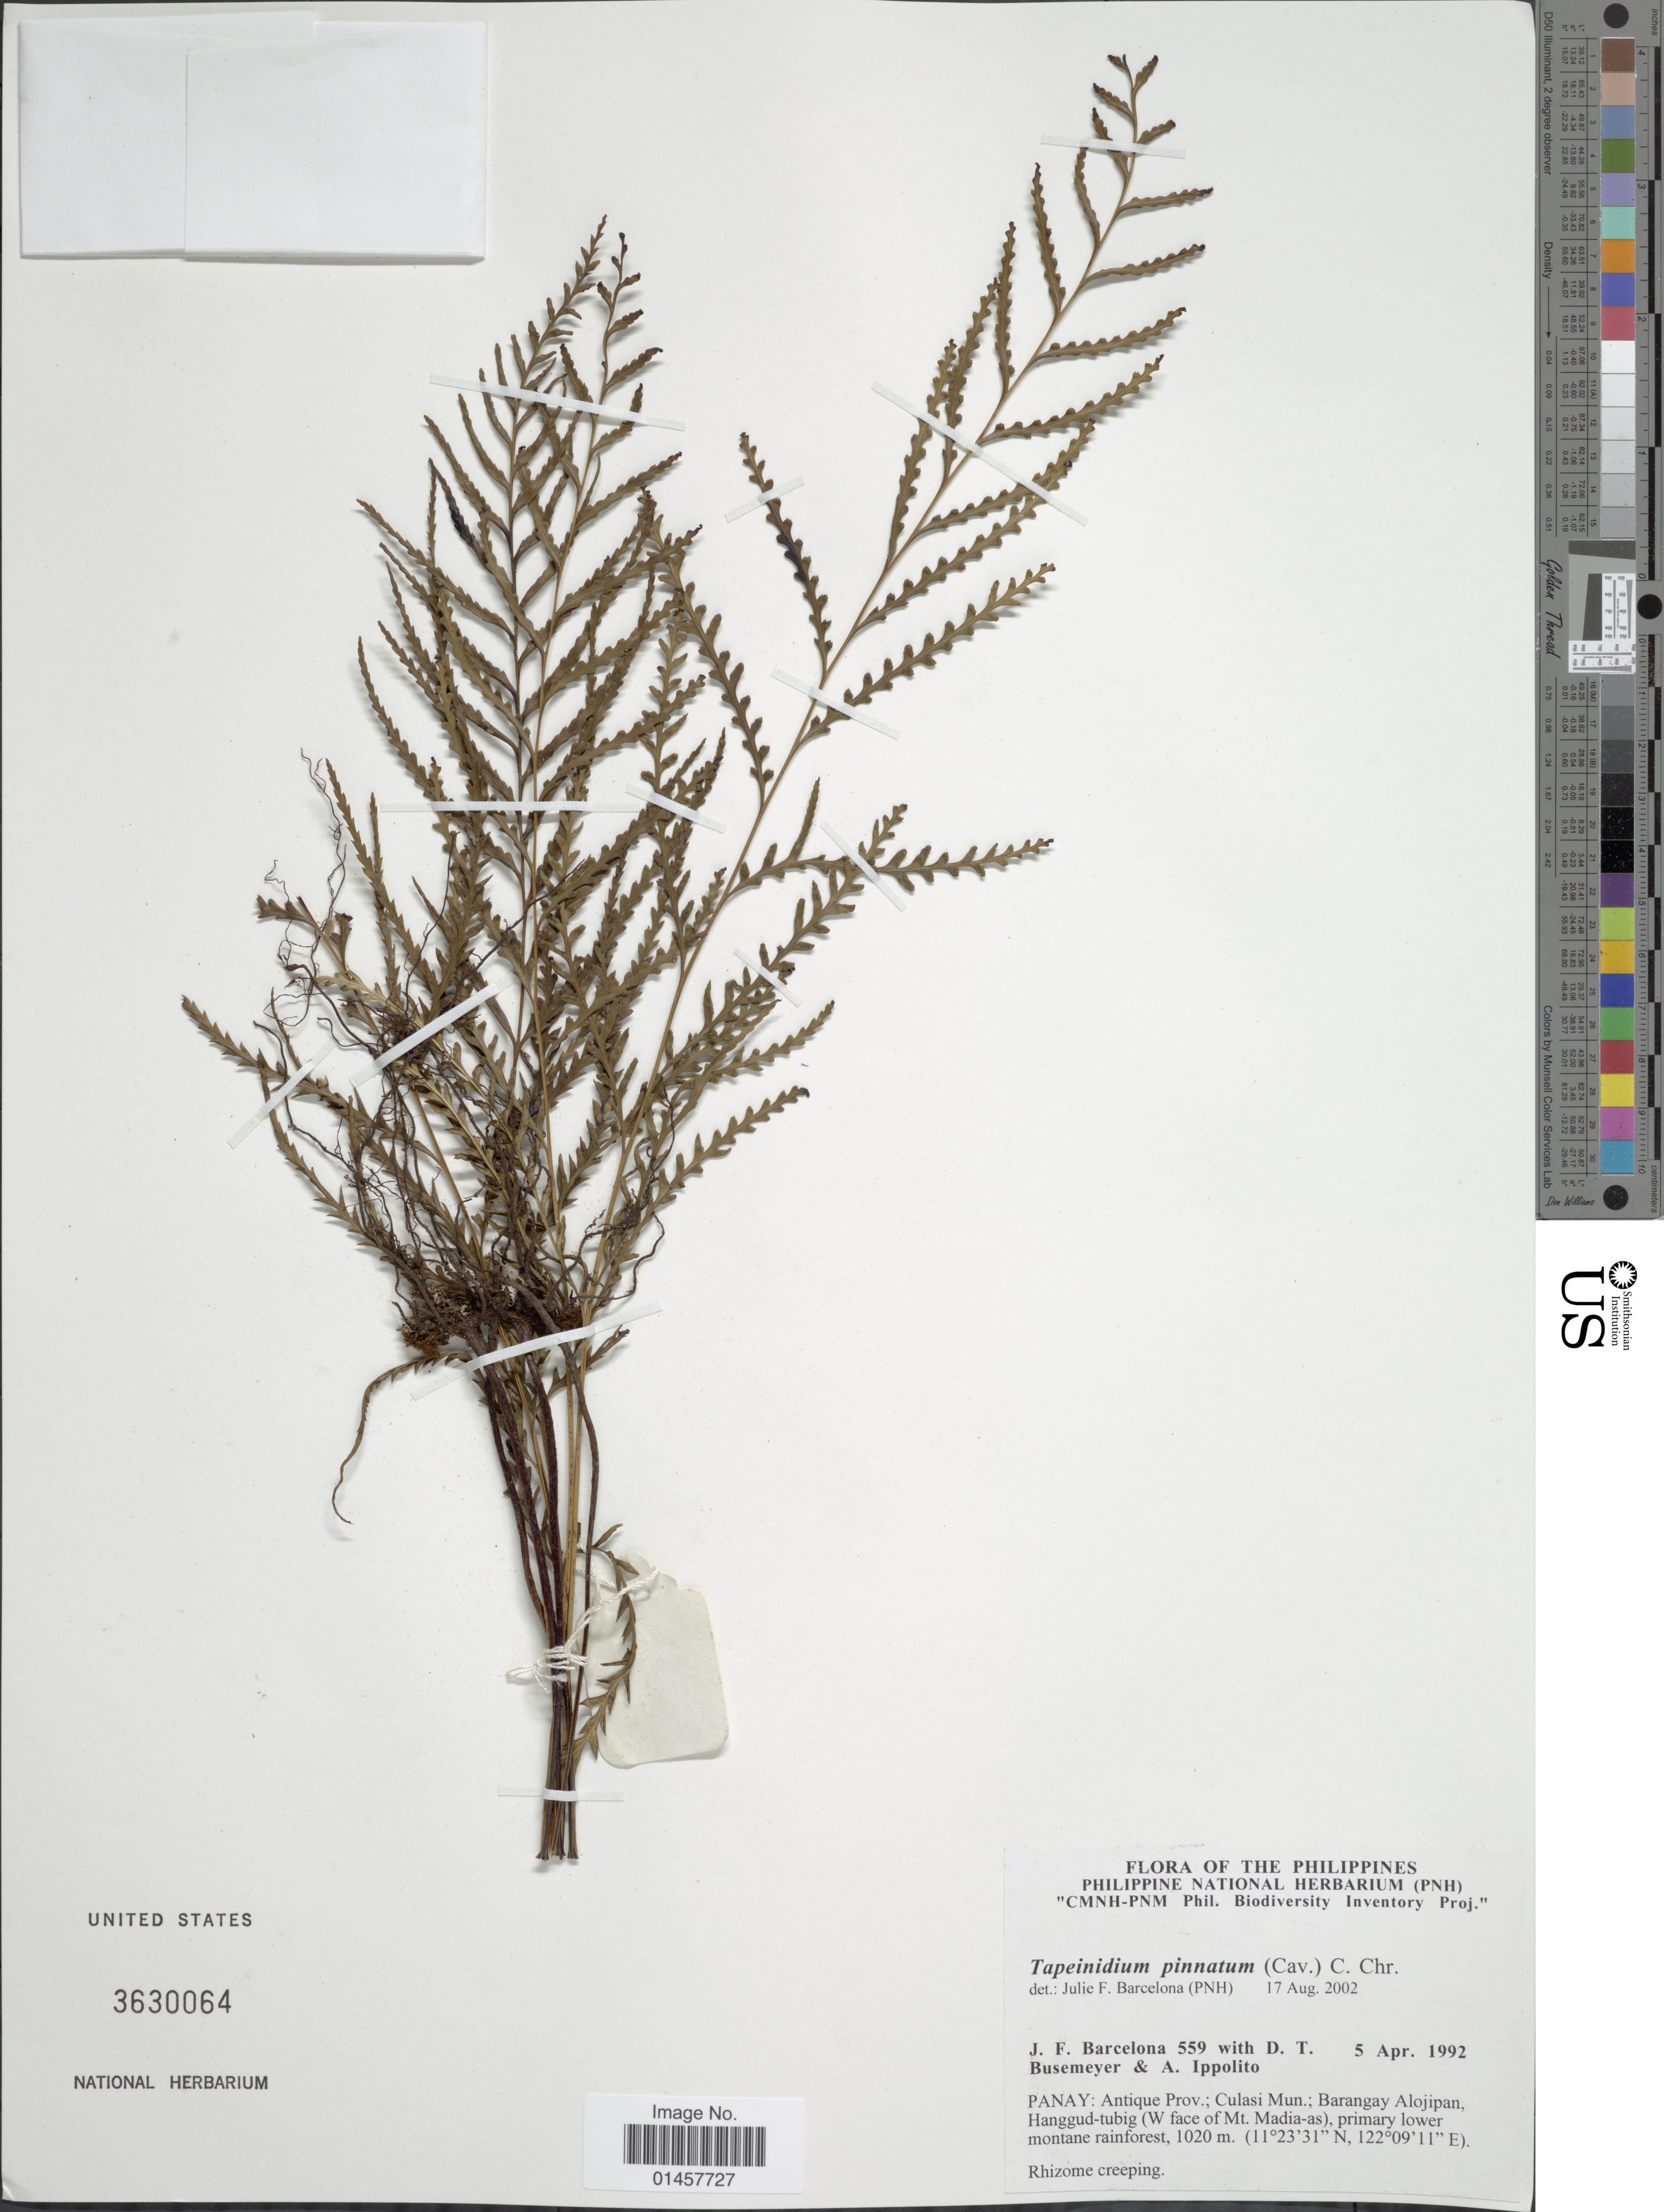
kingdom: Plantae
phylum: Tracheophyta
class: Polypodiopsida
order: Polypodiales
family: Lindsaeaceae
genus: Tapeinidium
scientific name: Tapeinidium pinnatum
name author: (Cav.) C. Chr.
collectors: J. F. Barcelona, D. Busemeyer & A. Ippolito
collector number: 559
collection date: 1992-04-05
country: Philippines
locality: Panay: Antique prov.: Culasi Mun.: Barangay Alojipan, Hanggud-tubig) W face of mt. Madia-as), primary lower montane rainforest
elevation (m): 1020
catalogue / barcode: US 3630064